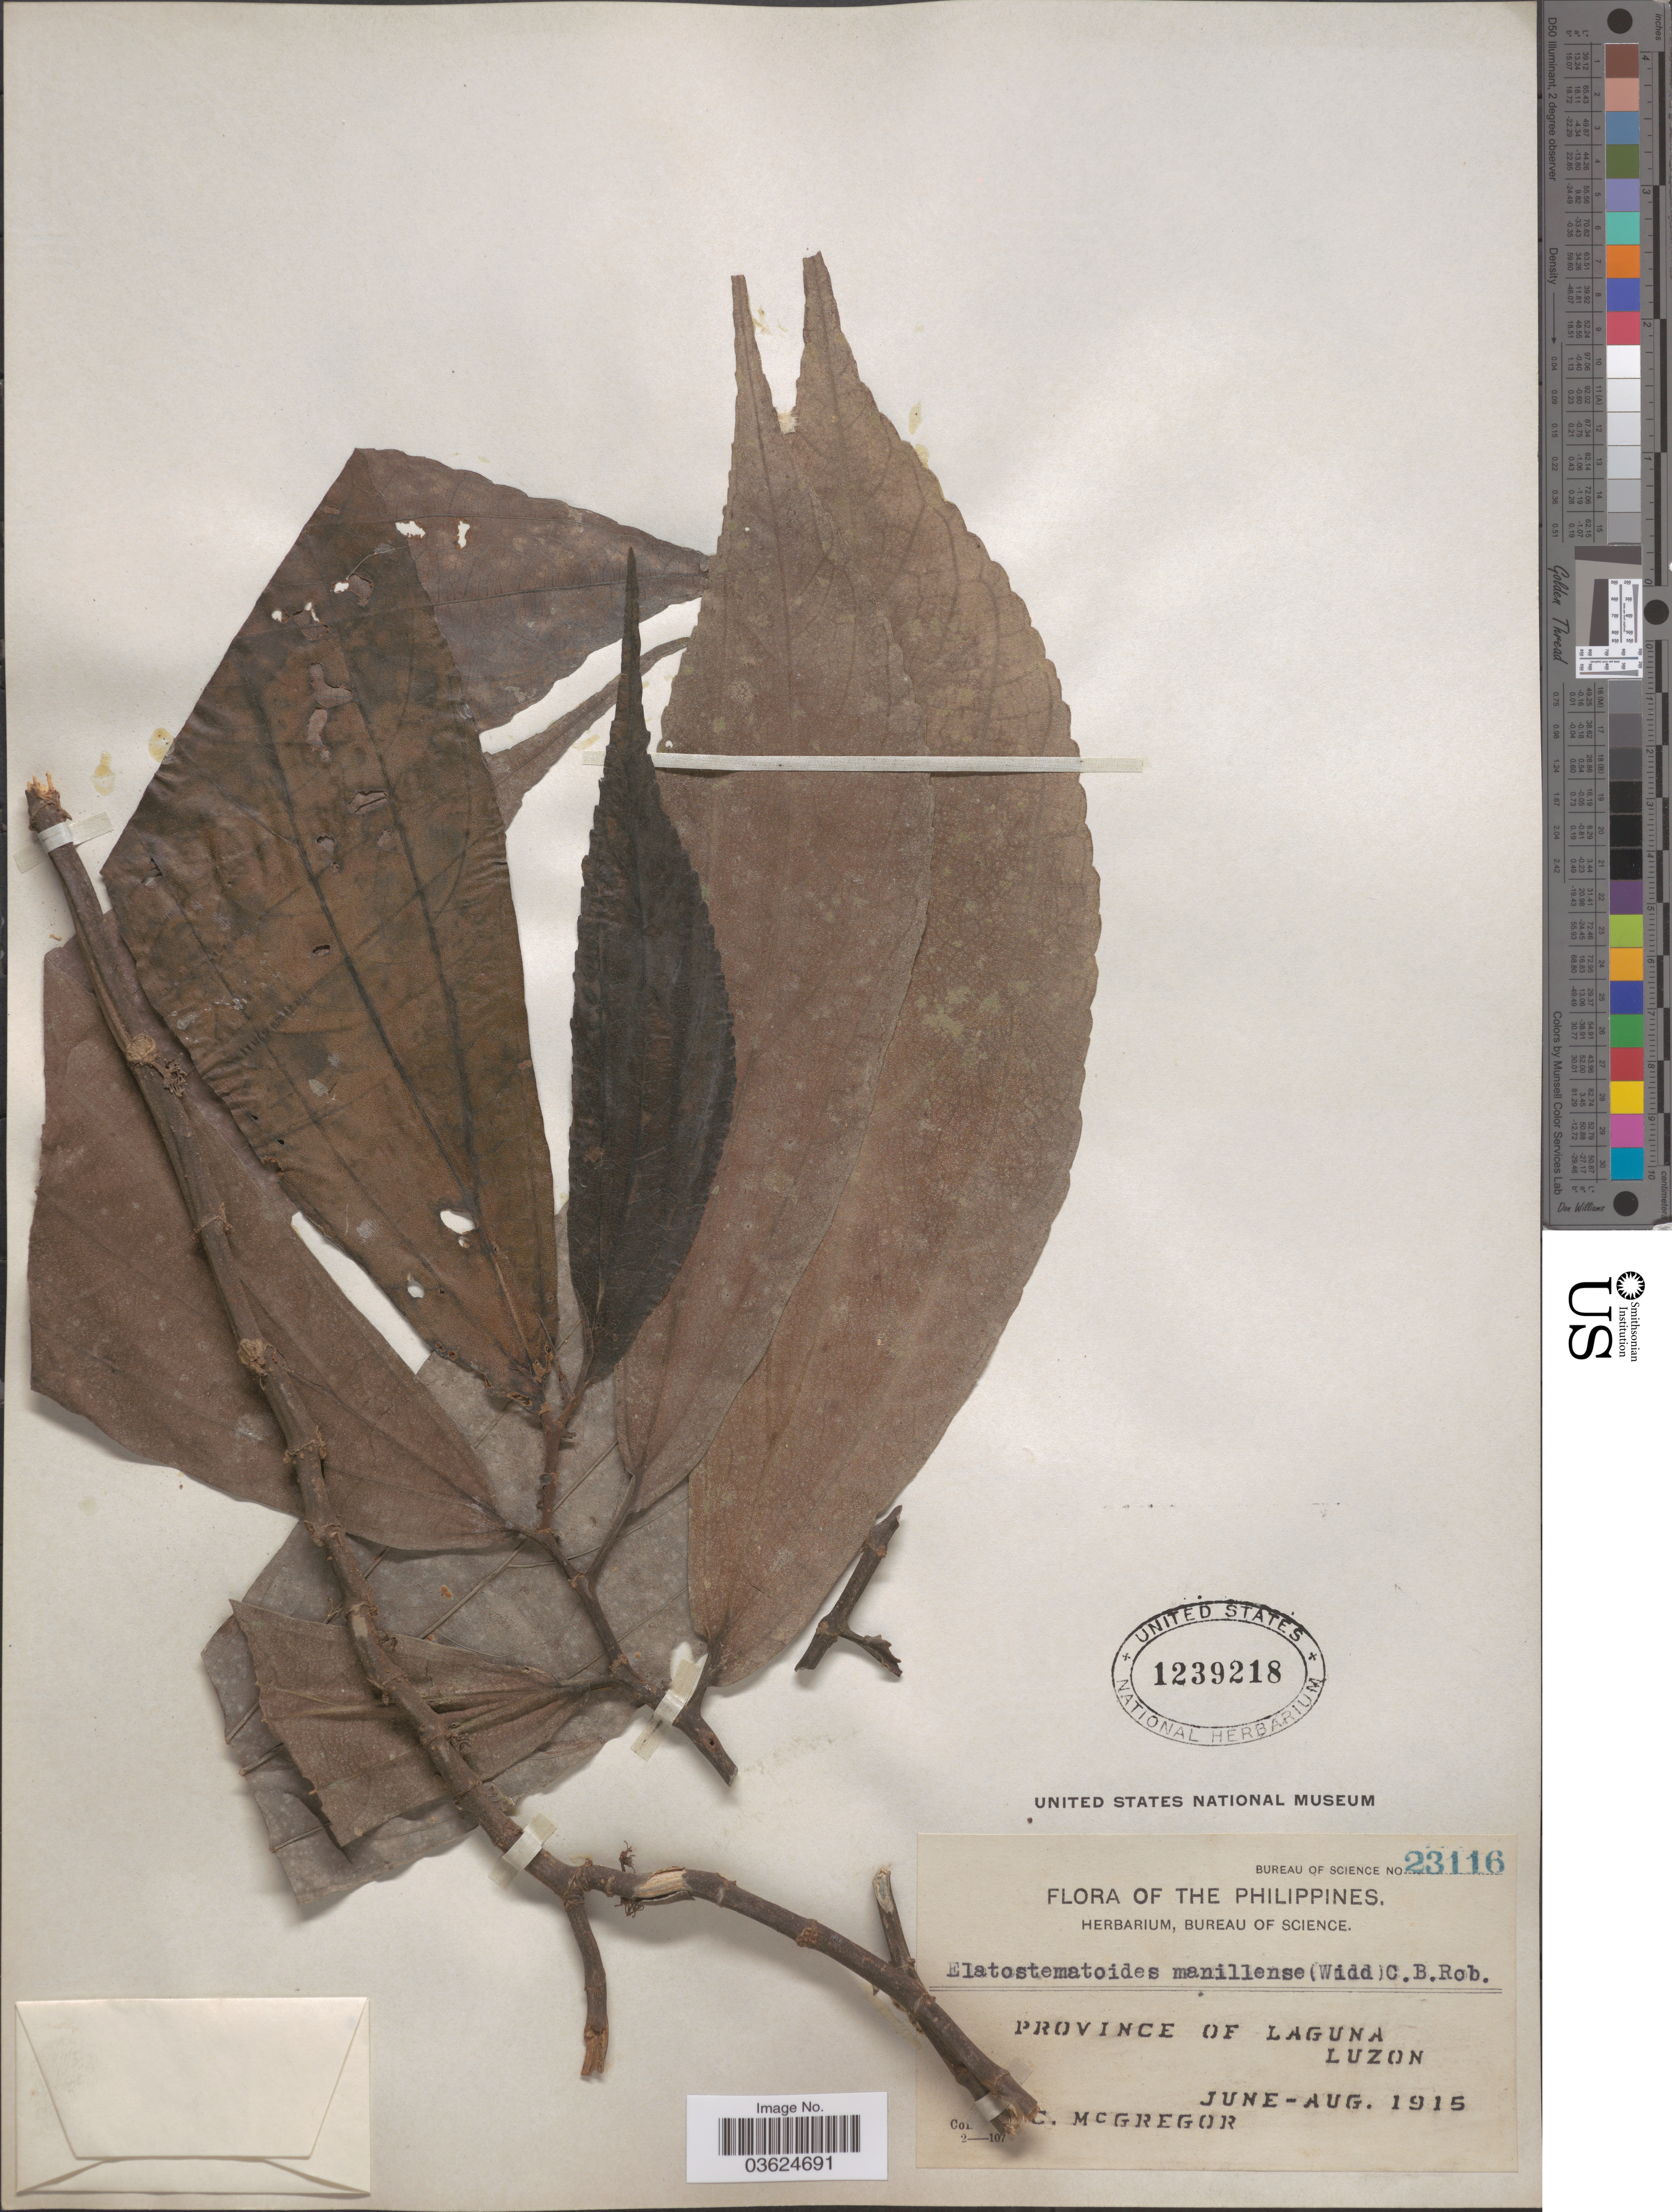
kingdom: Plantae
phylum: Tracheophyta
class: Magnoliopsida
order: Rosales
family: Urticaceae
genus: Elatostematoides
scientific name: Elatostematoides manillense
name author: (Wedd.) C.B. Rob.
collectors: R. C. McGregor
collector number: Bureau of Science 23116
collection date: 1915-06/1915-08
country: Philippines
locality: Province of Laguna. Luzon.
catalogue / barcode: US 1239218